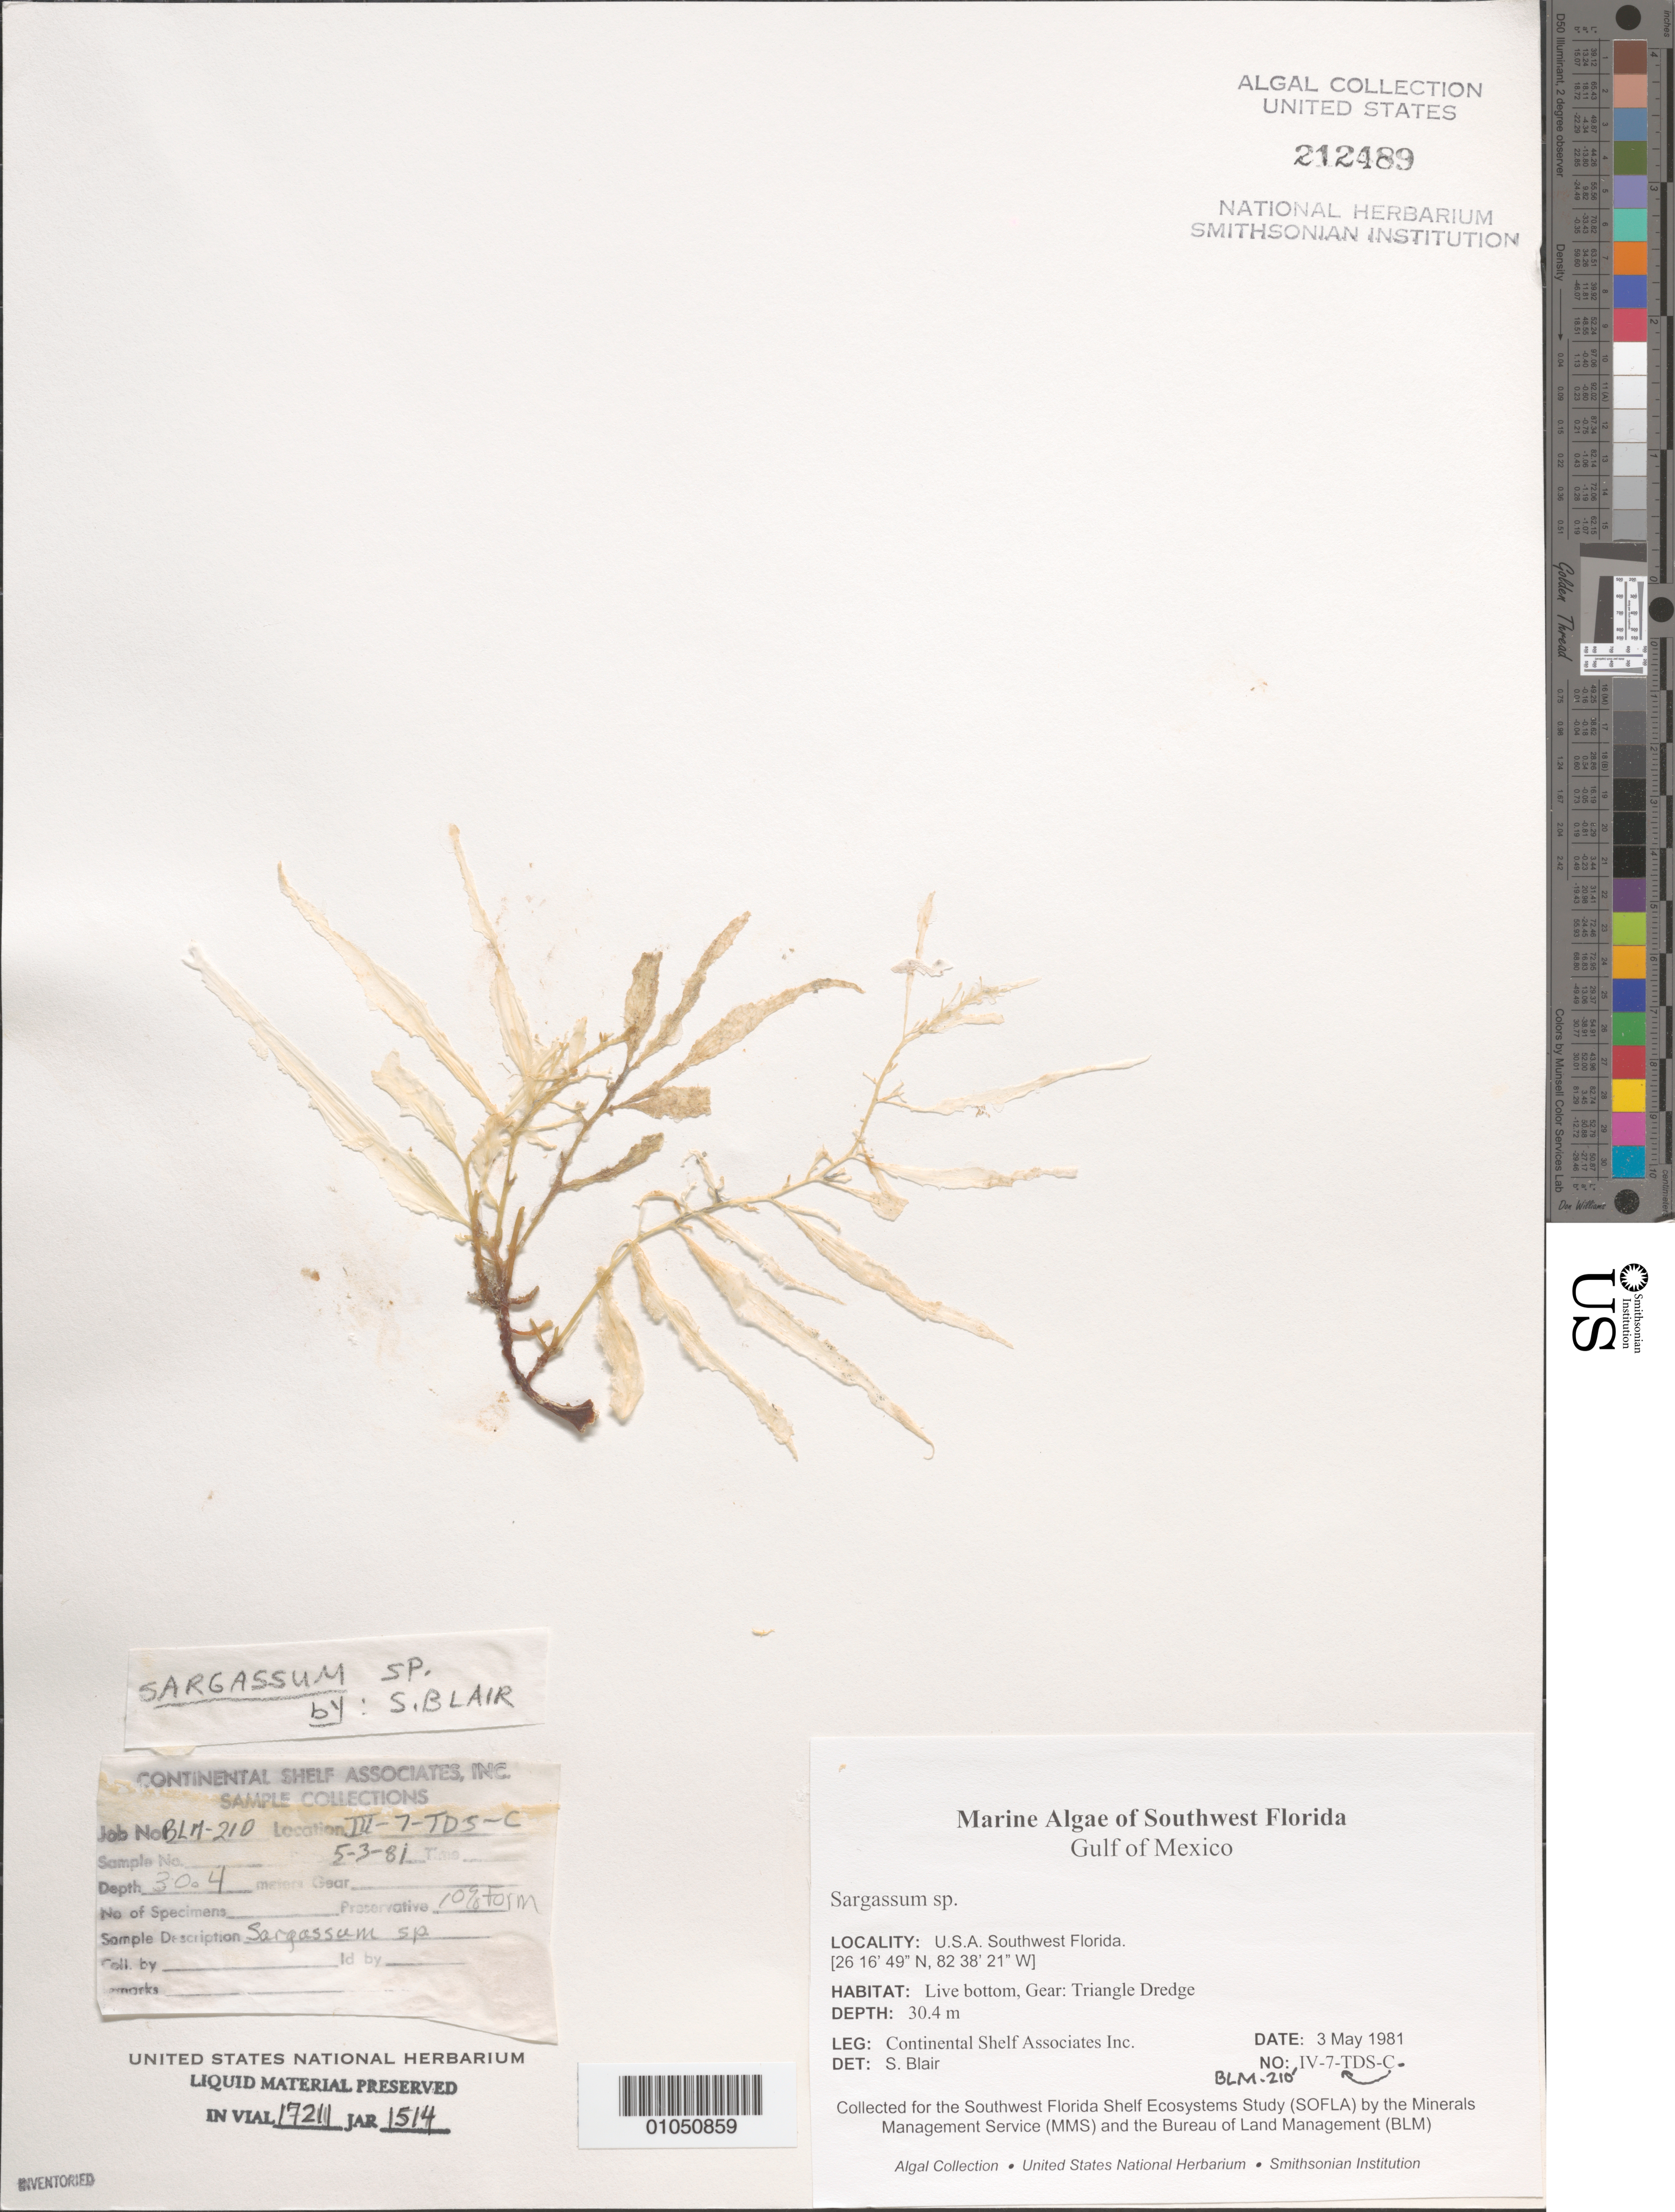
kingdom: Chromista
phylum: Ochrophyta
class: Phaeophyceae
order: Fucales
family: Sargassaceae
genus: Sargassum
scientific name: Sargassum sp.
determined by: Blair, S. M.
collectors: Continental Shelf Associates Inc.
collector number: BLM-210-IV-7-C-TDS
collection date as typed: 03 May 1981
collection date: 1981-05-03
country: United States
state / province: Florida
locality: Gulf of Mexico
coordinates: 26 16'49"N, 82 38'21"W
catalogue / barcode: US 212489